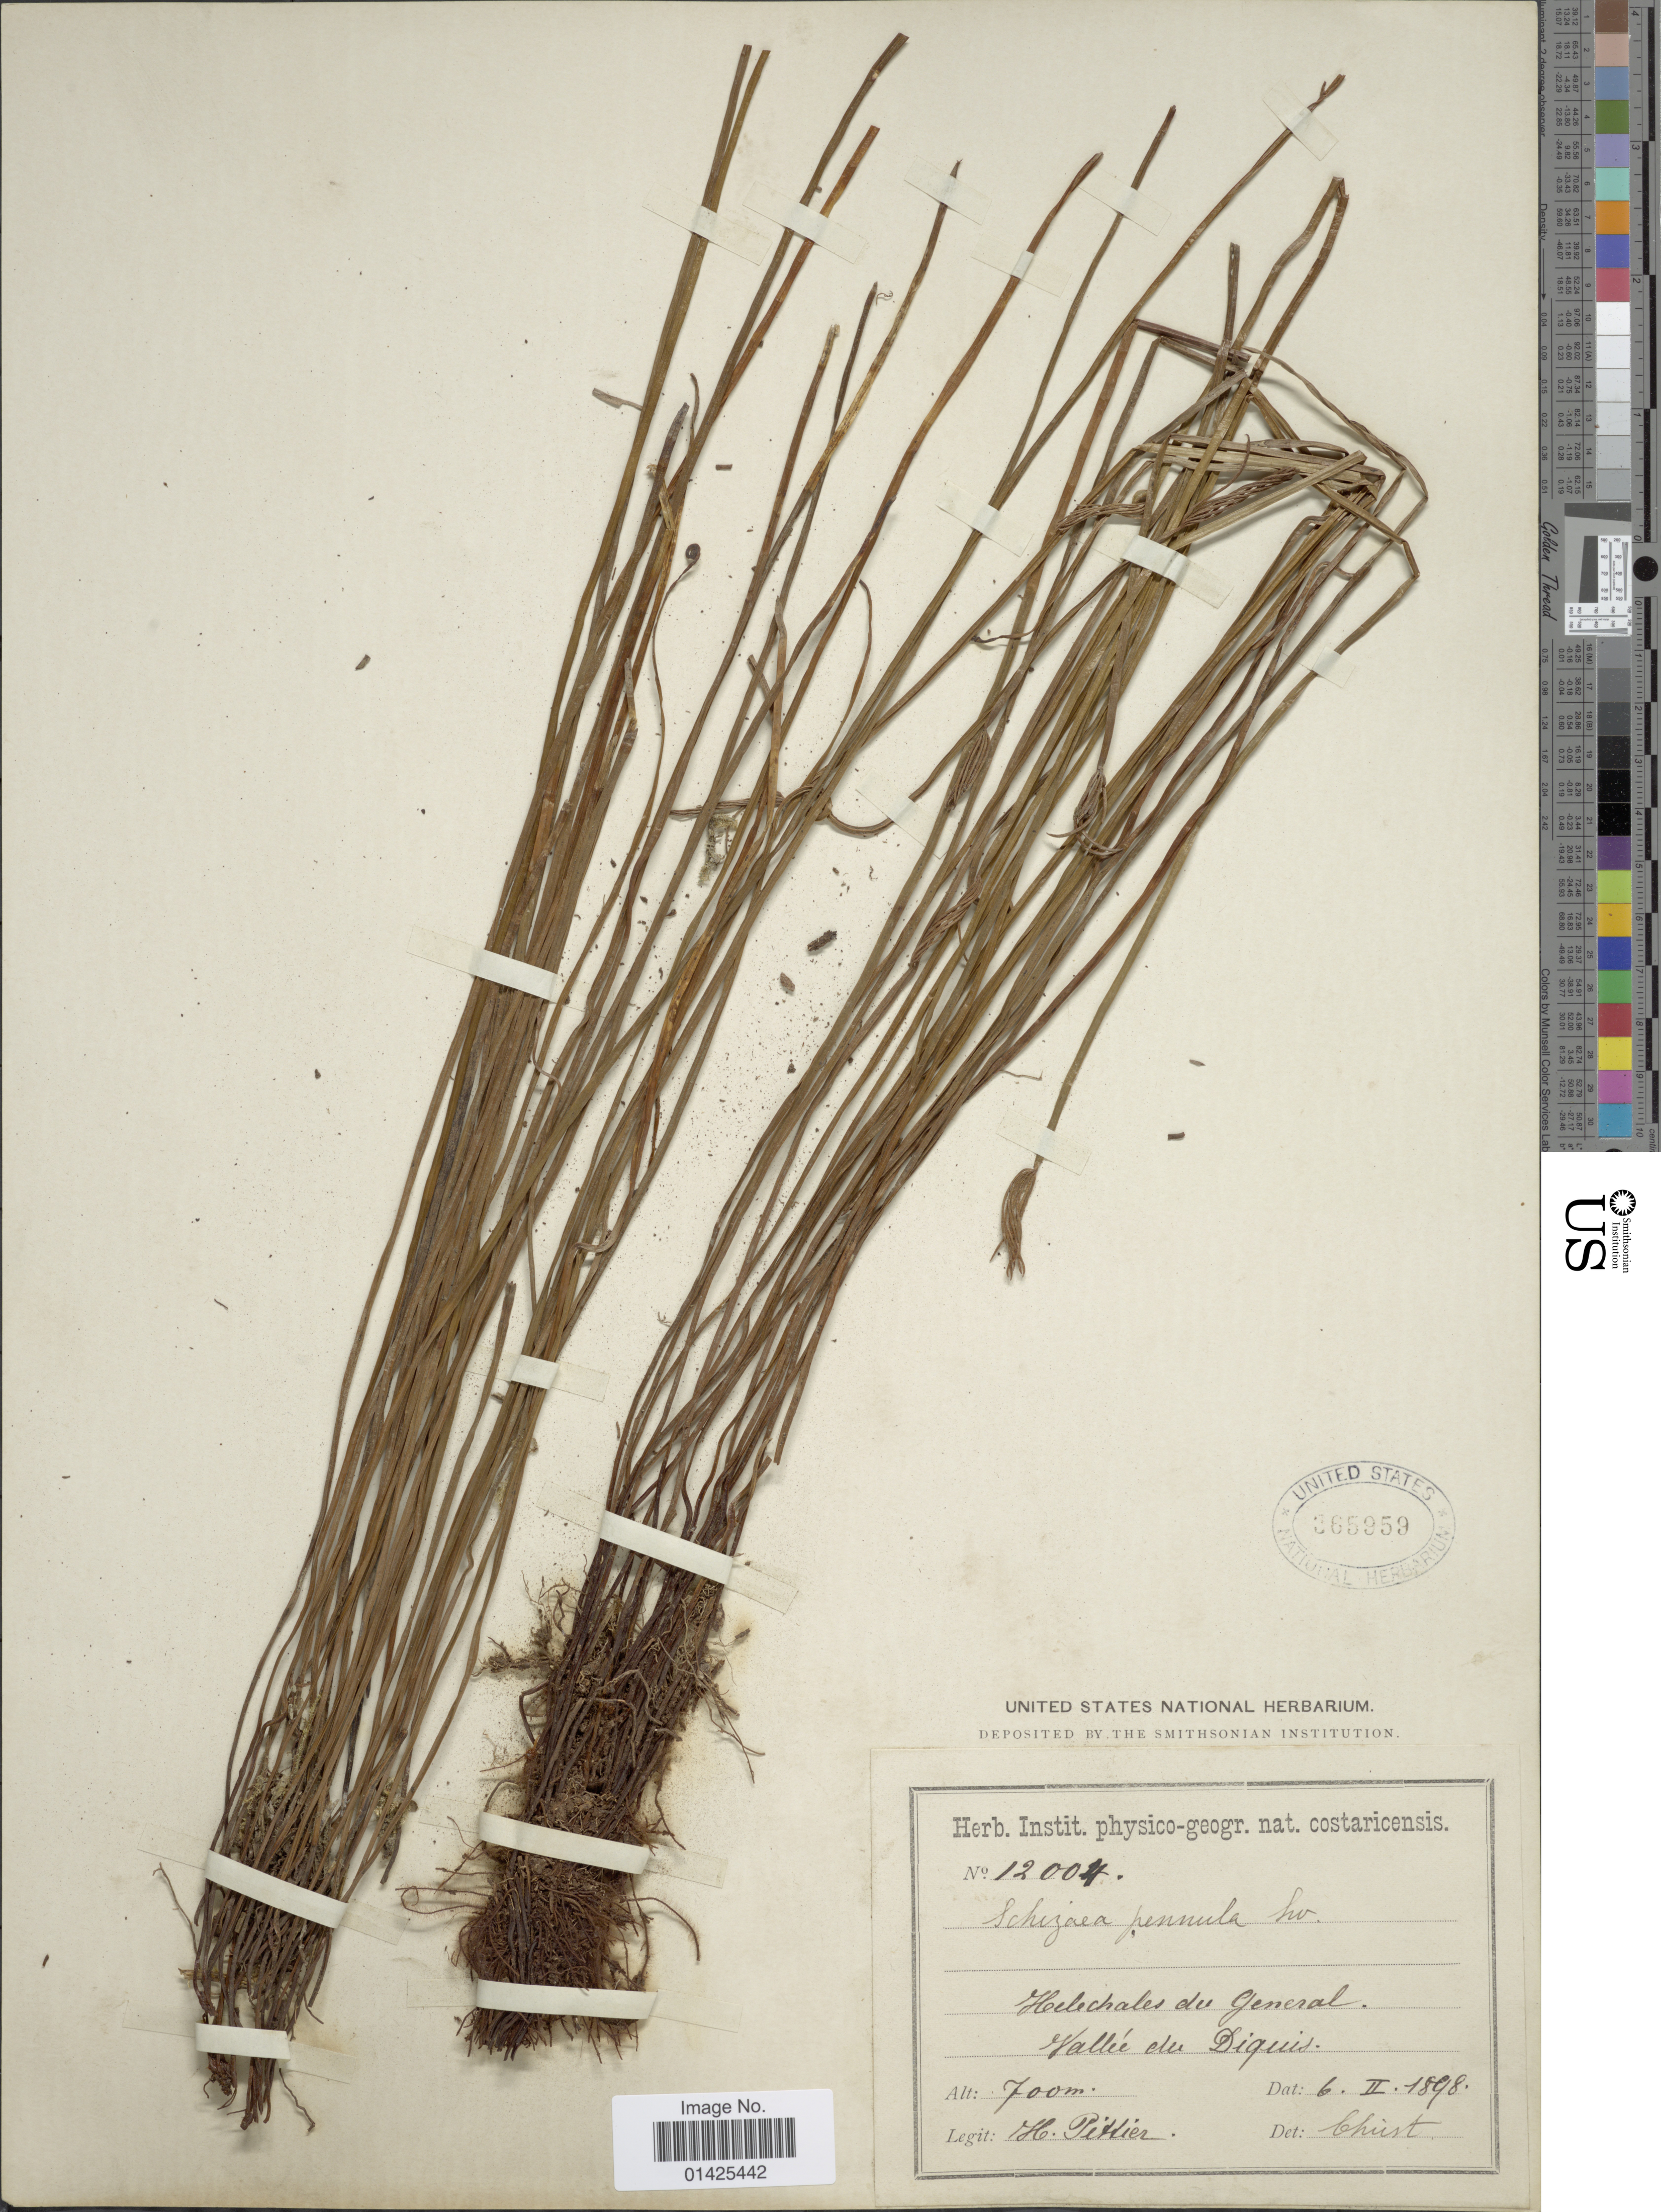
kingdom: Plantae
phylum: Tracheophyta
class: Polypodiopsida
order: Schizaeales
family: Schizaeaceae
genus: Actinostachys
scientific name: Actinostachys pennula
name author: (Sw.) Hook.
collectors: H. F. Pittier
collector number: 12004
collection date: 1898-02-06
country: Costa Rica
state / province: Puntarenas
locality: Valle del Diquis.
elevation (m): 700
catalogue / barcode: US 365959